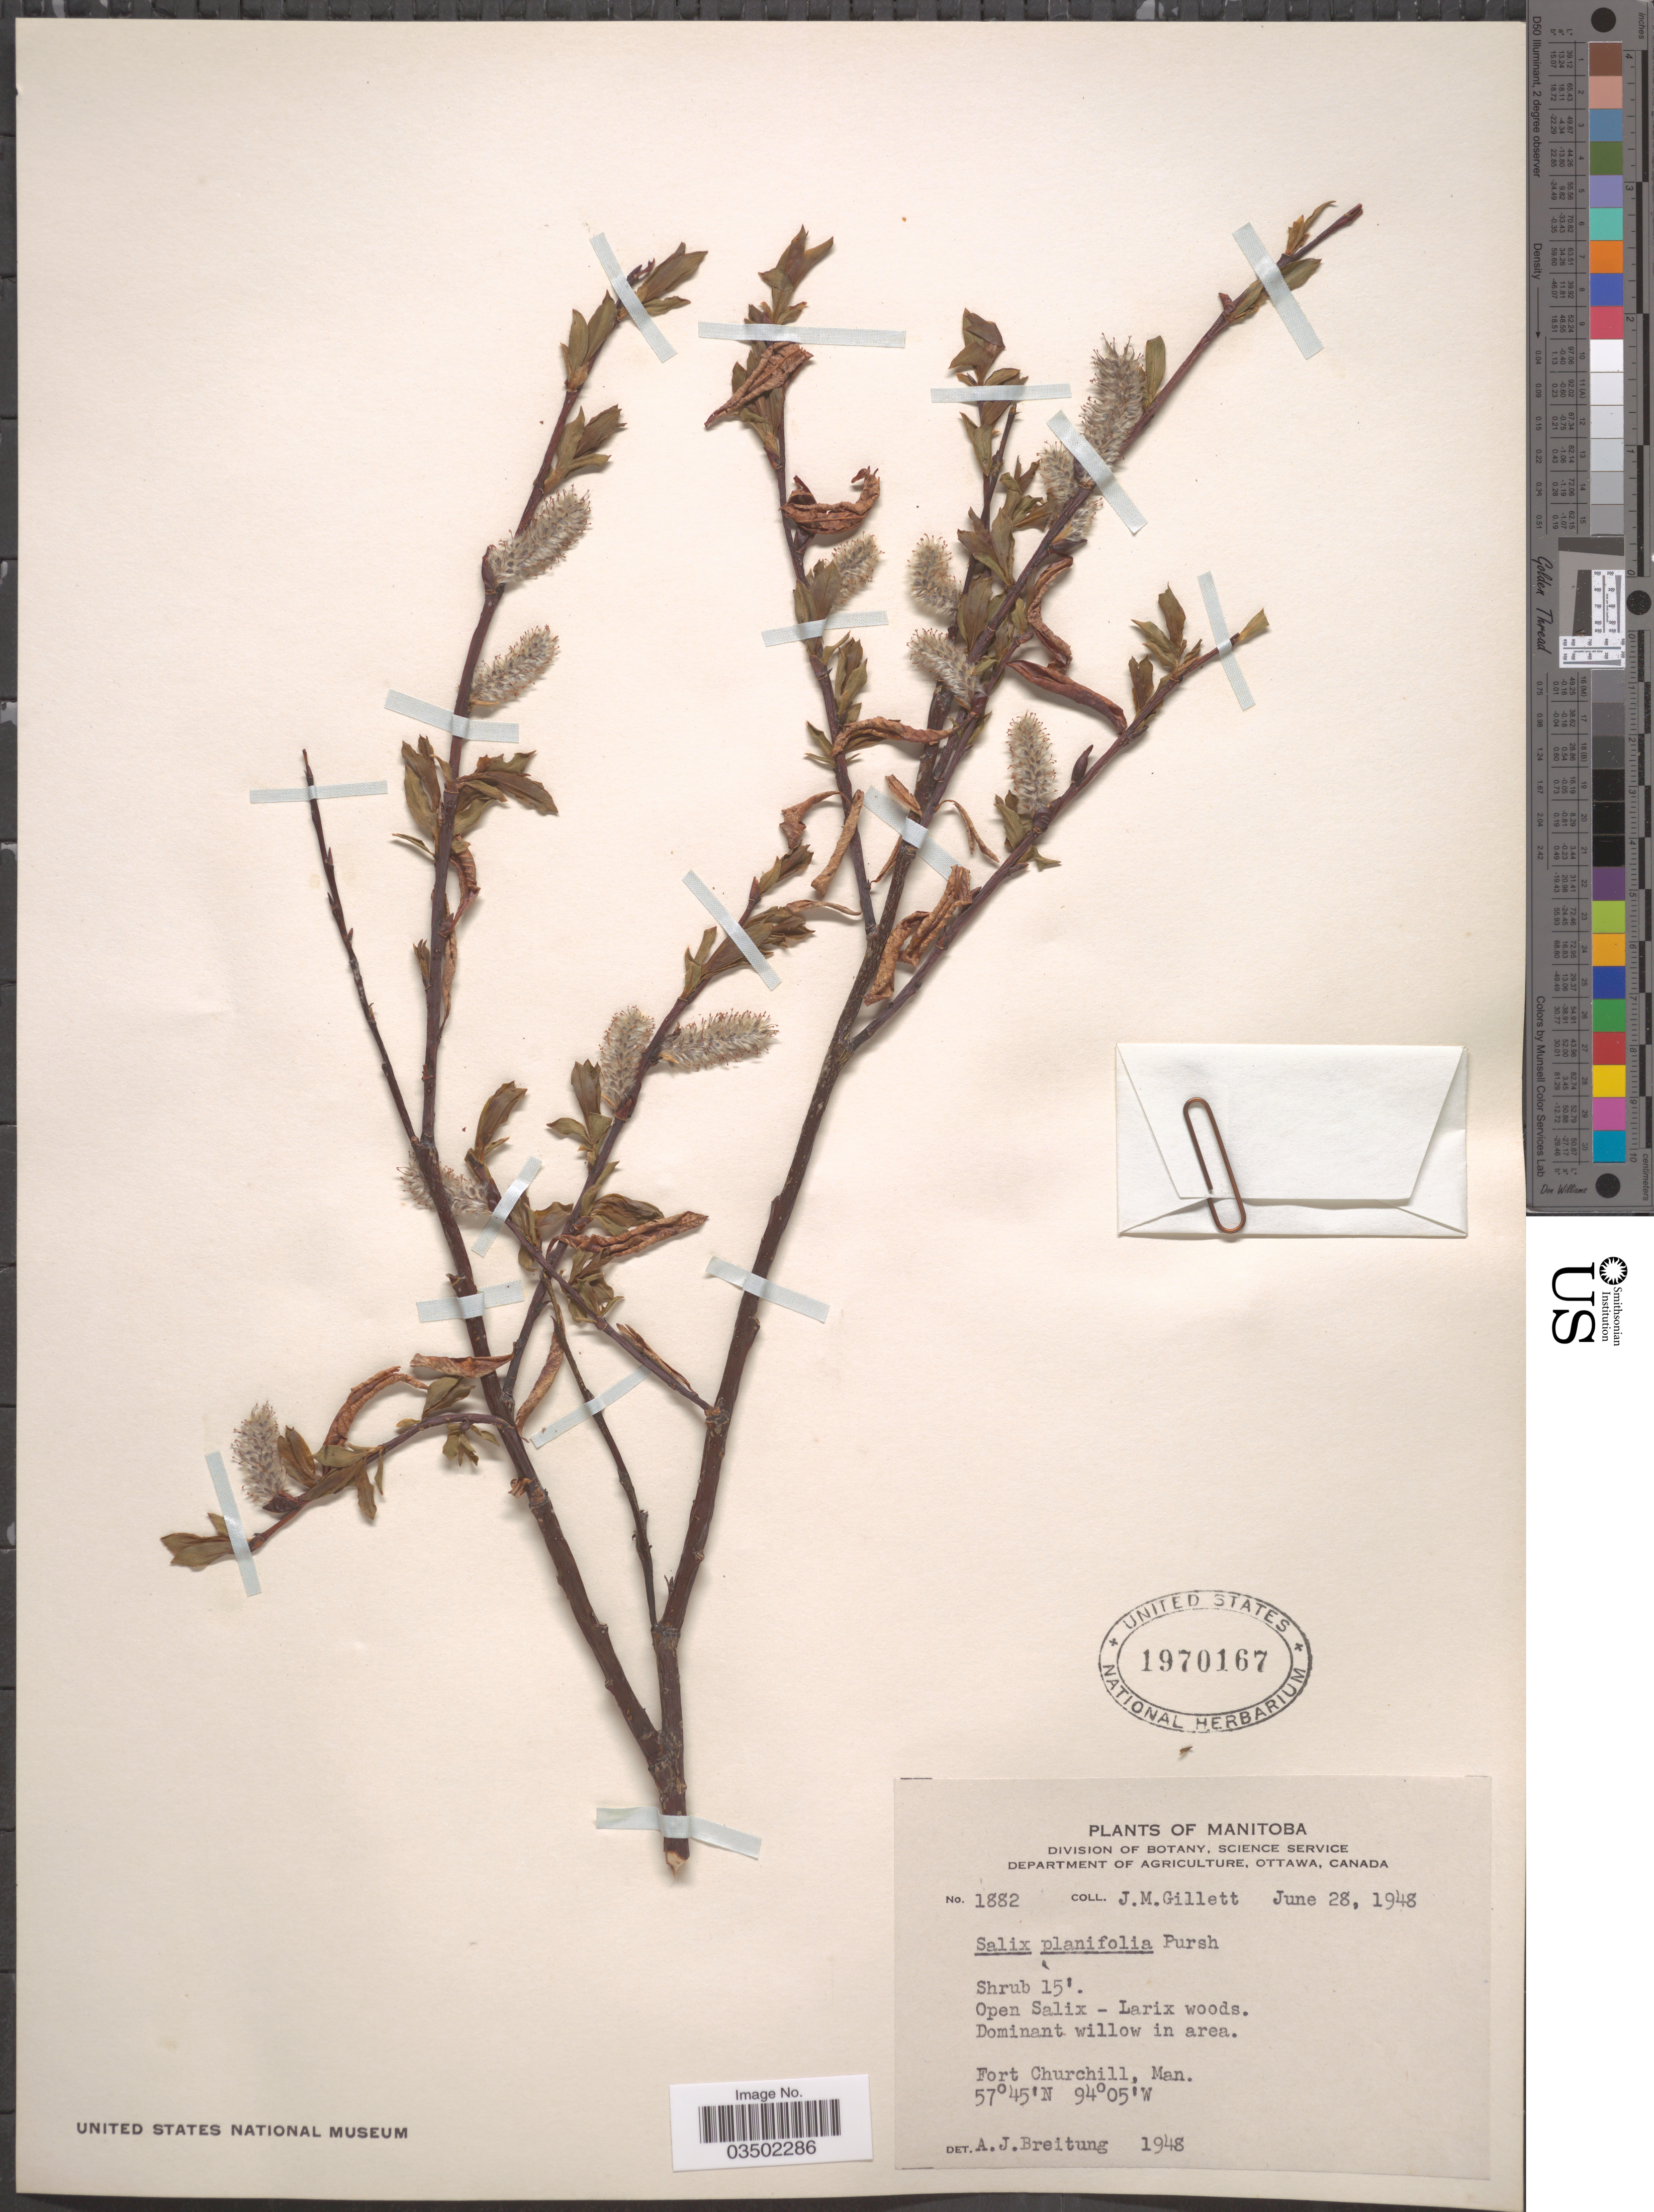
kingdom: Plantae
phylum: Tracheophyta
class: Magnoliopsida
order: Malpighiales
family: Salicaceae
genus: Salix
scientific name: Salix planifolia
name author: Pursh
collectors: J. M. Gillett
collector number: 1882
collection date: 1948-06-28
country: Canada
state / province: Manitoba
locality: Fort Churchill.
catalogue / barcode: US 1970167